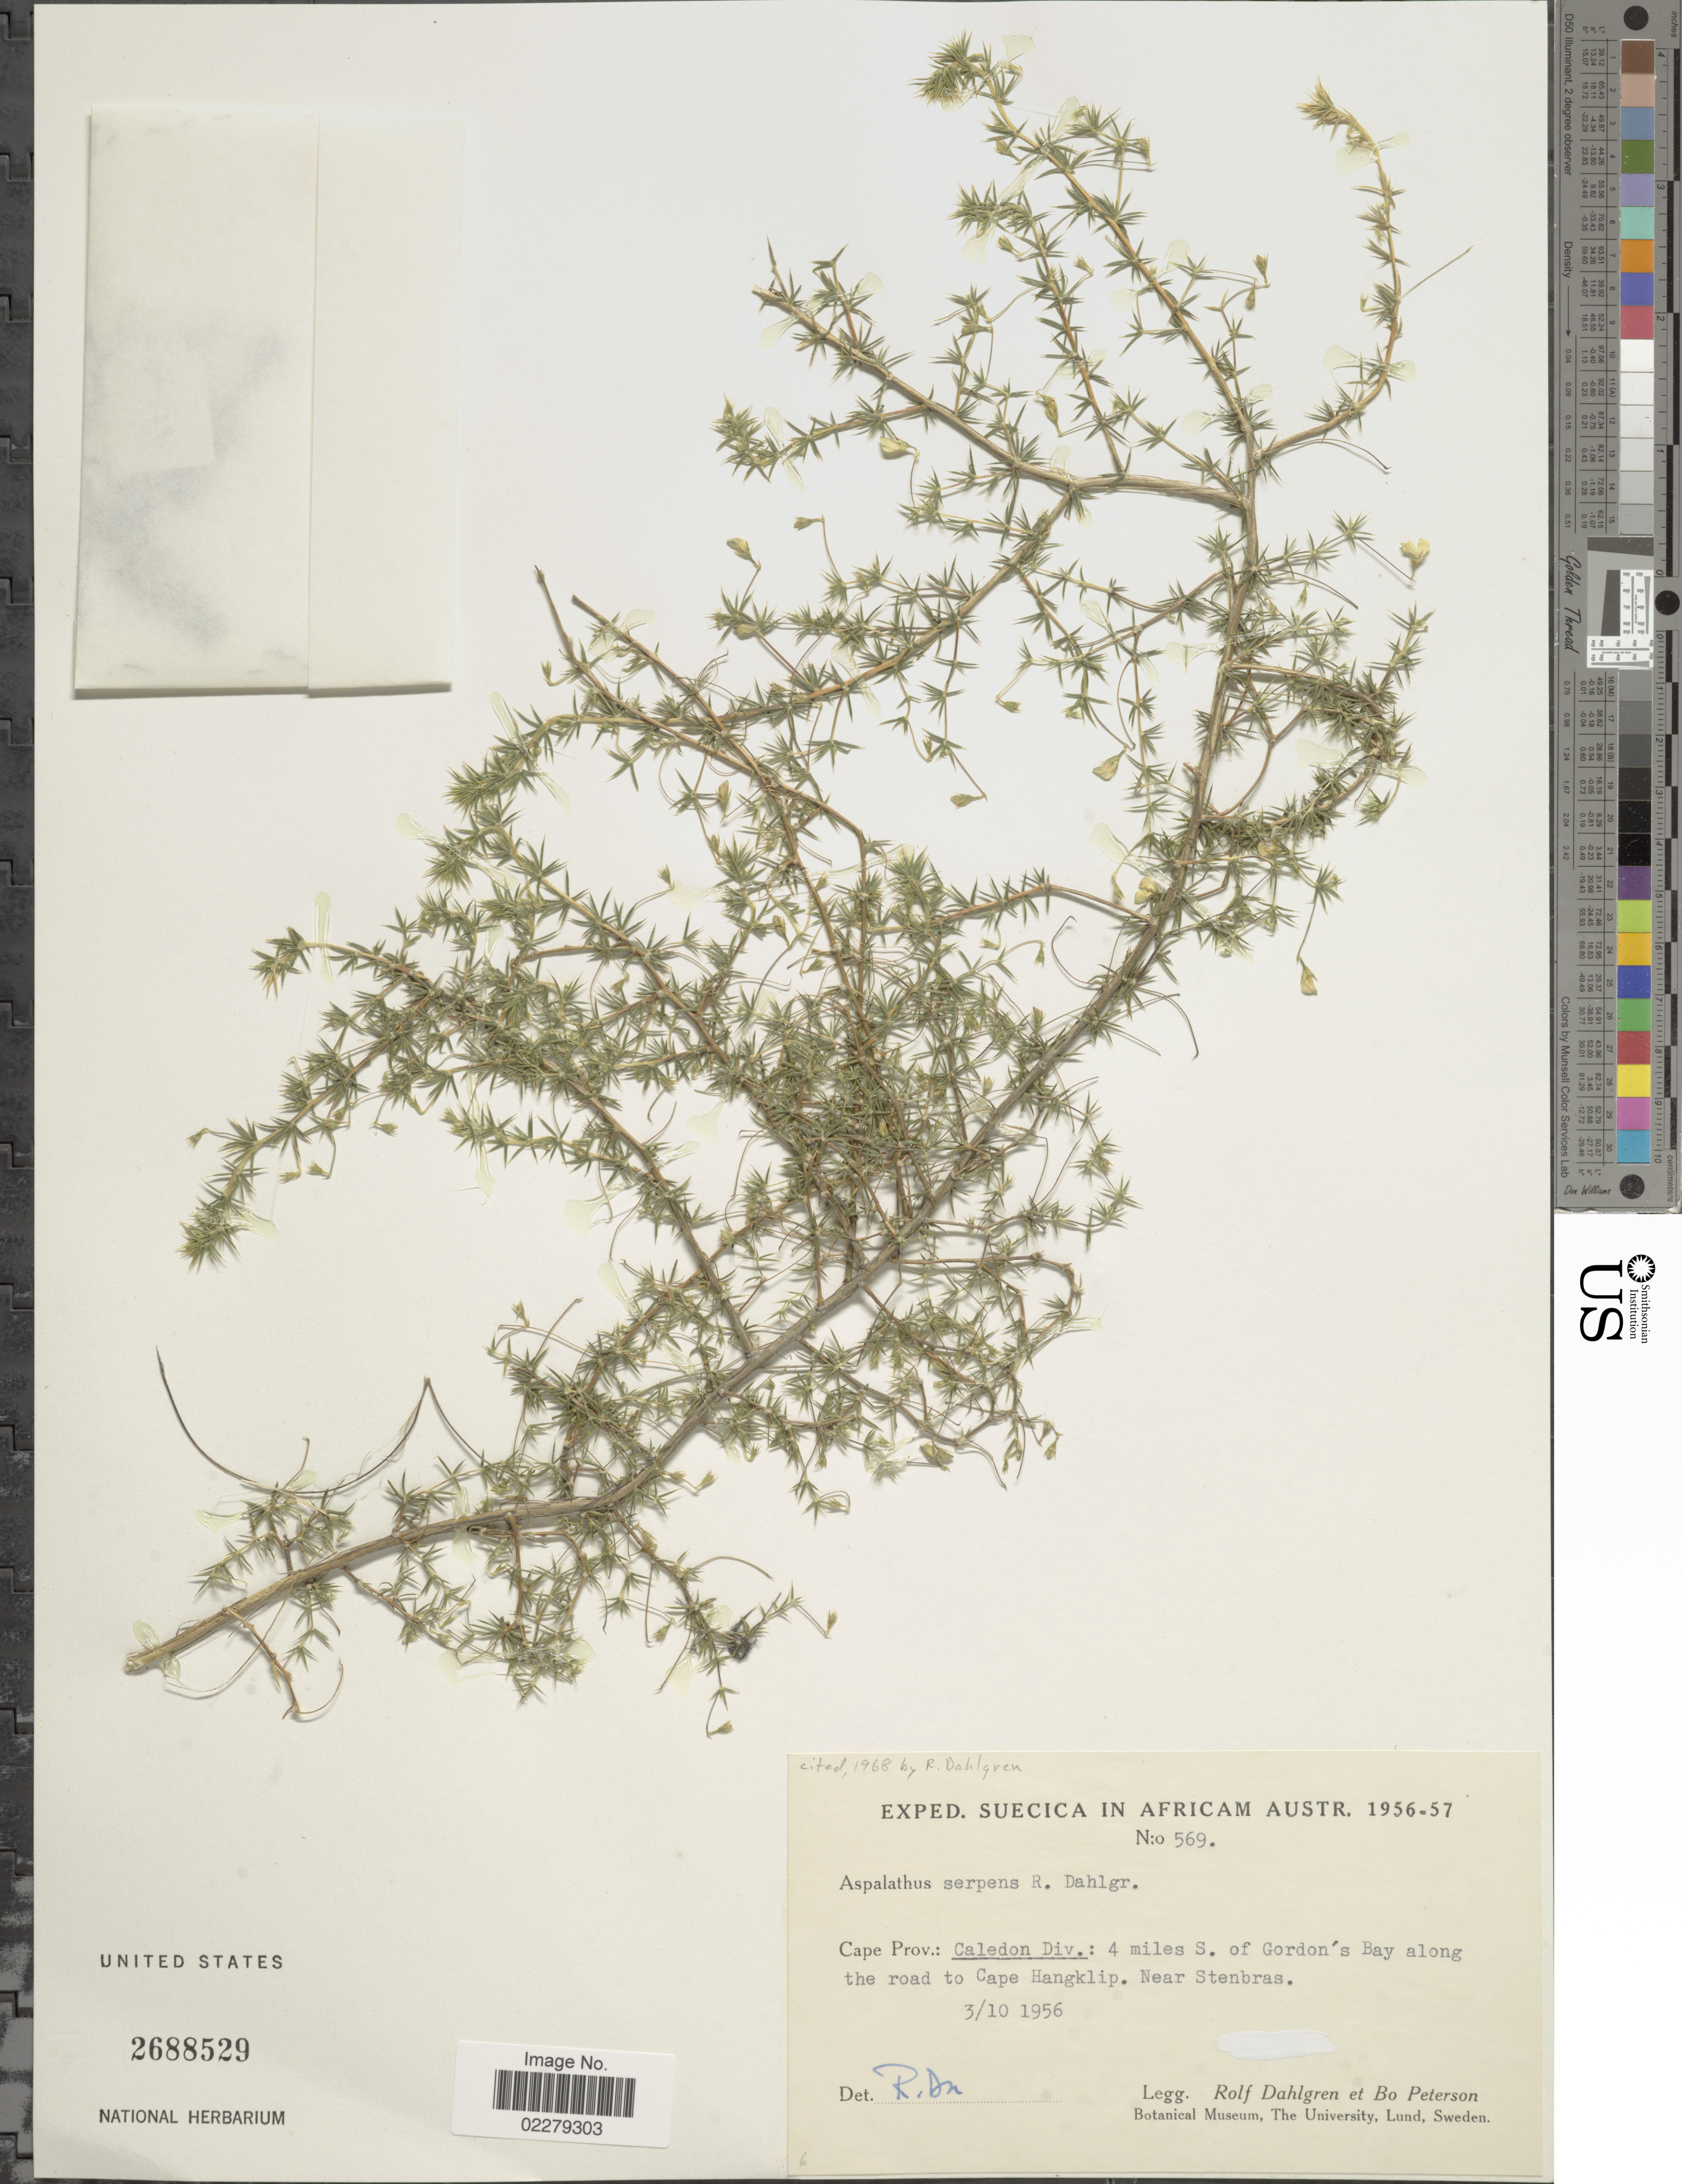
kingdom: Plantae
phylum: Tracheophyta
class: Magnoliopsida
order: Fabales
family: Fabaceae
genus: Aspalathus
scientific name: Aspalathus serpens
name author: R. Dahlgren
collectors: R. Dahlgren & B. H. Peterson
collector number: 569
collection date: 1956-10-03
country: South Africa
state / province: Western Cape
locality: Caledon Div.: 4 miles S. of Gordon's Bay along the road to Cape Hangklip, Near Stenbras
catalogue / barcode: US 2688529